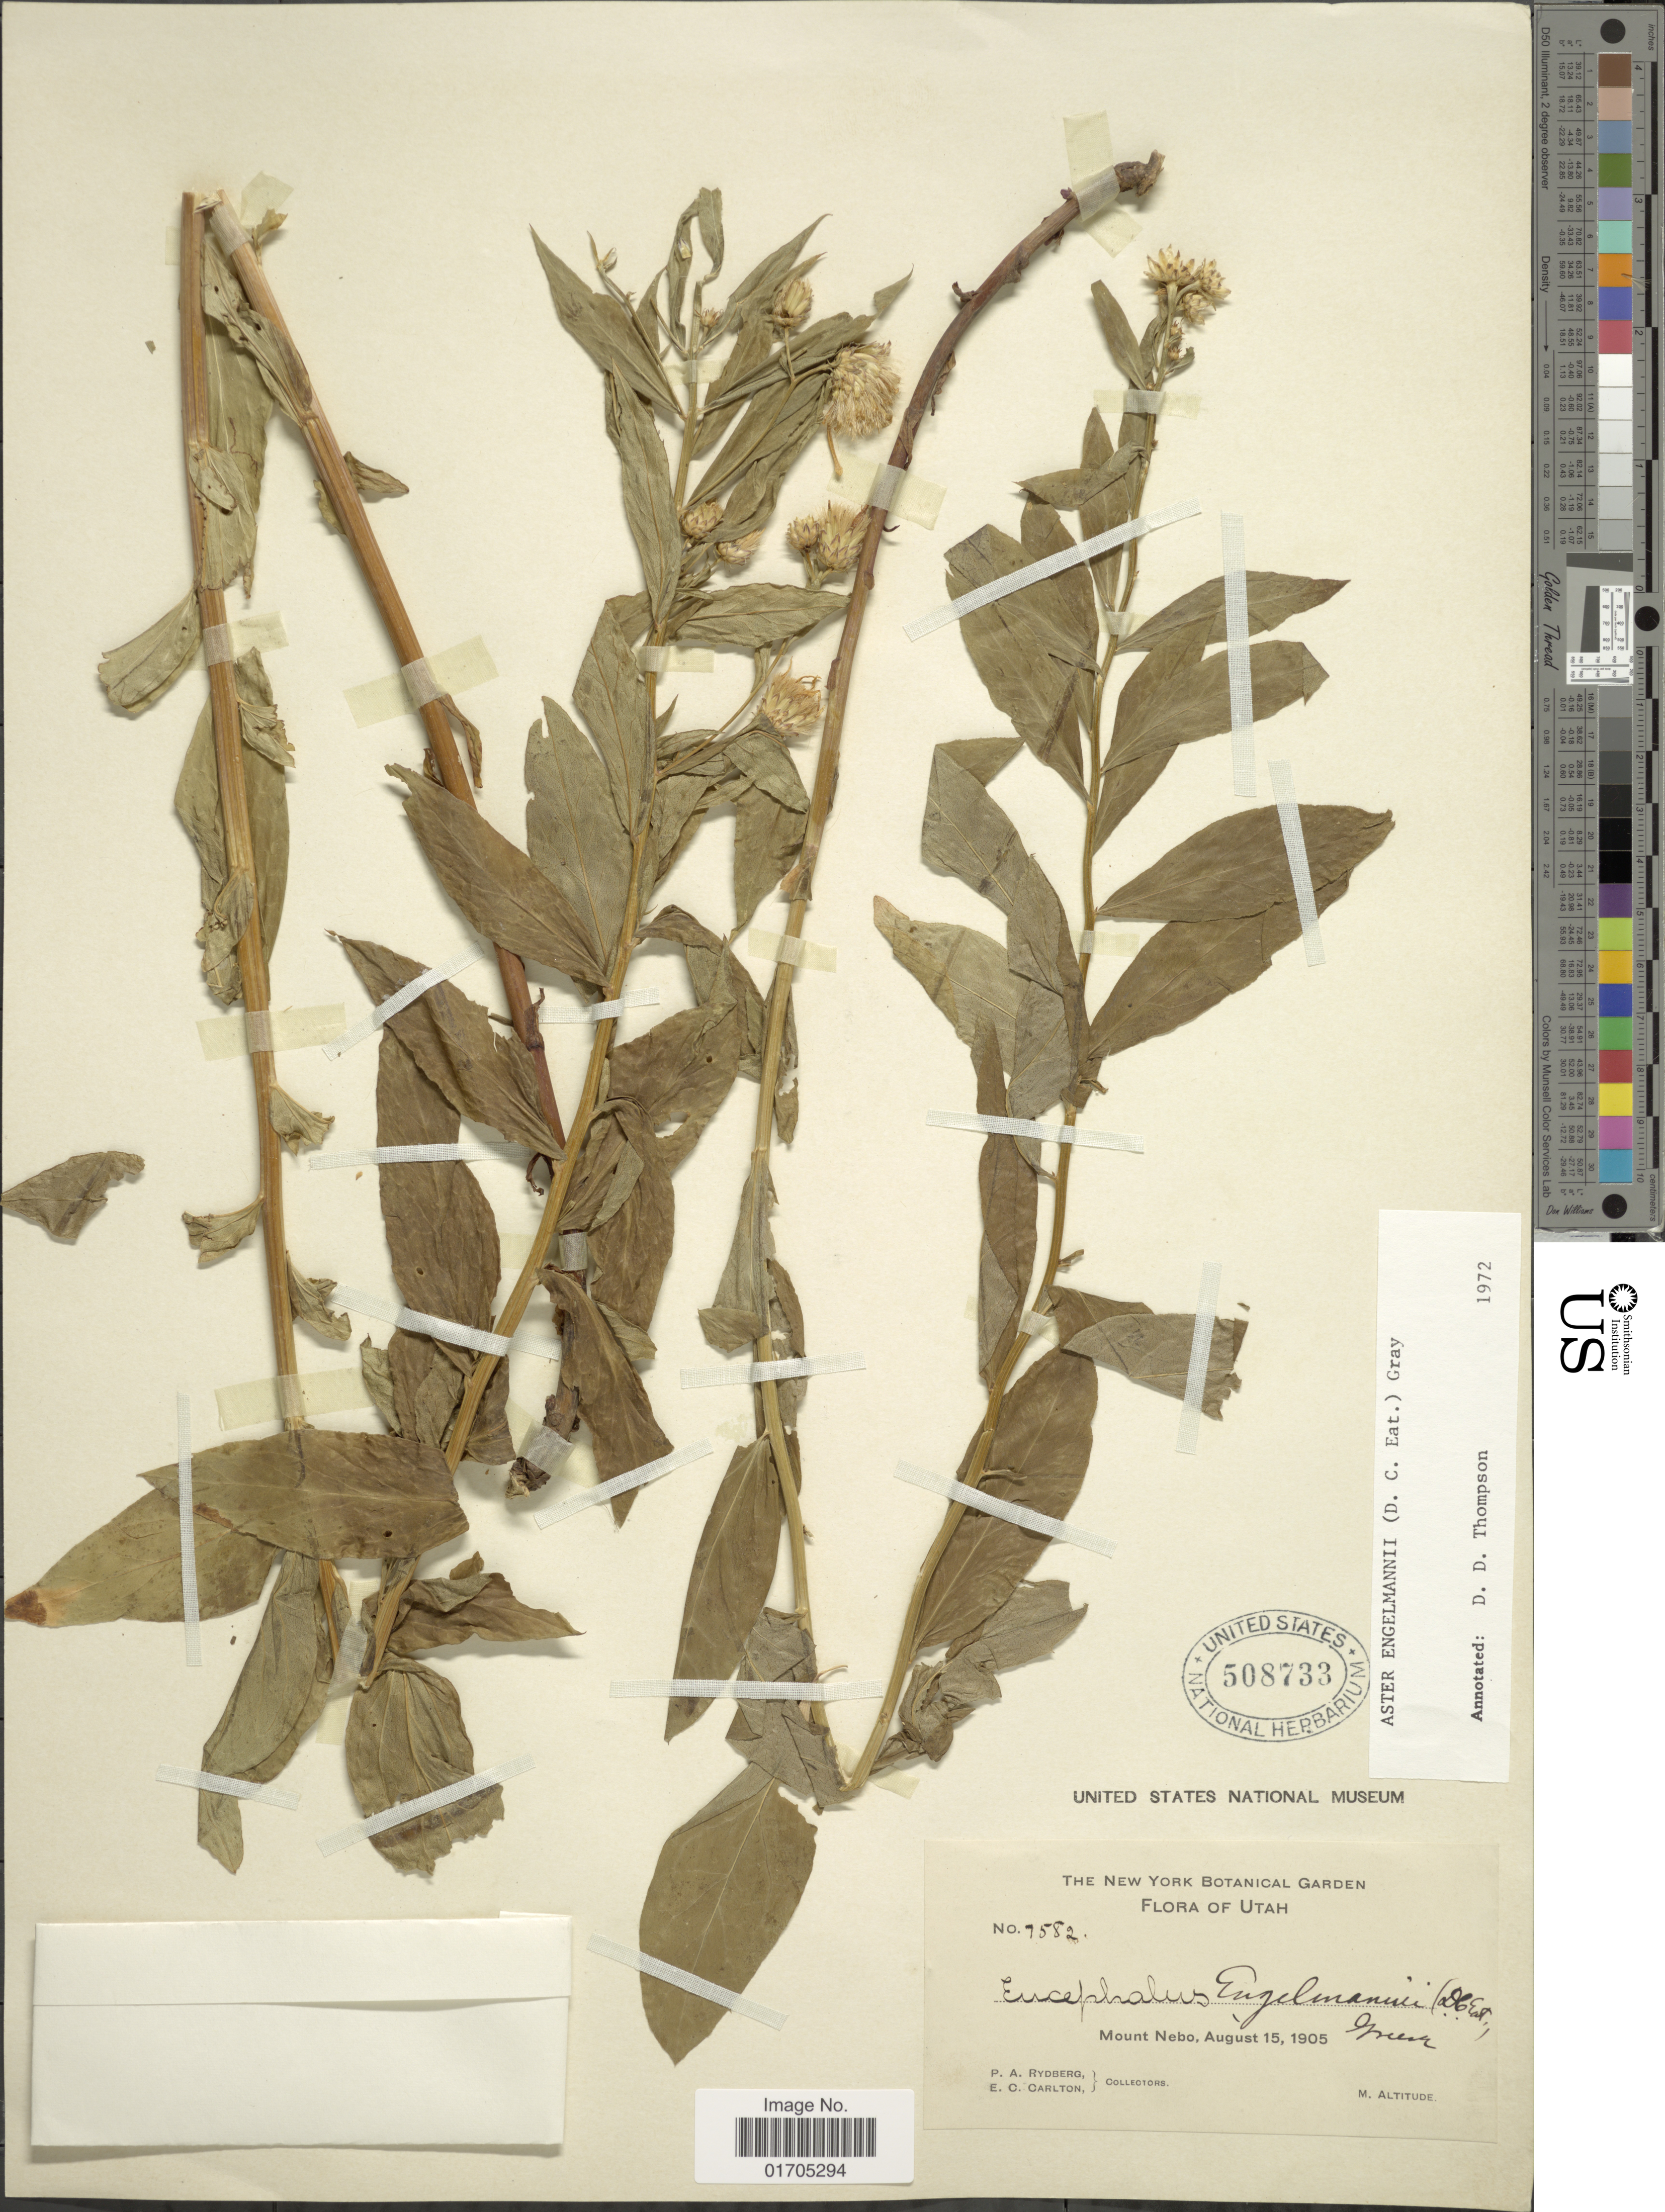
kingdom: Plantae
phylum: Tracheophyta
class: Magnoliopsida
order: Asterales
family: Asteraceae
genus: Eucephalus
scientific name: Eucephalus engelmannii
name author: (D.C. Eaton) Greene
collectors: P. A. Rydberg & E. Carlton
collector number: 7582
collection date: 1905-08-15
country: United States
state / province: Utah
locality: Mount Nebo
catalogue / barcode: US 508733